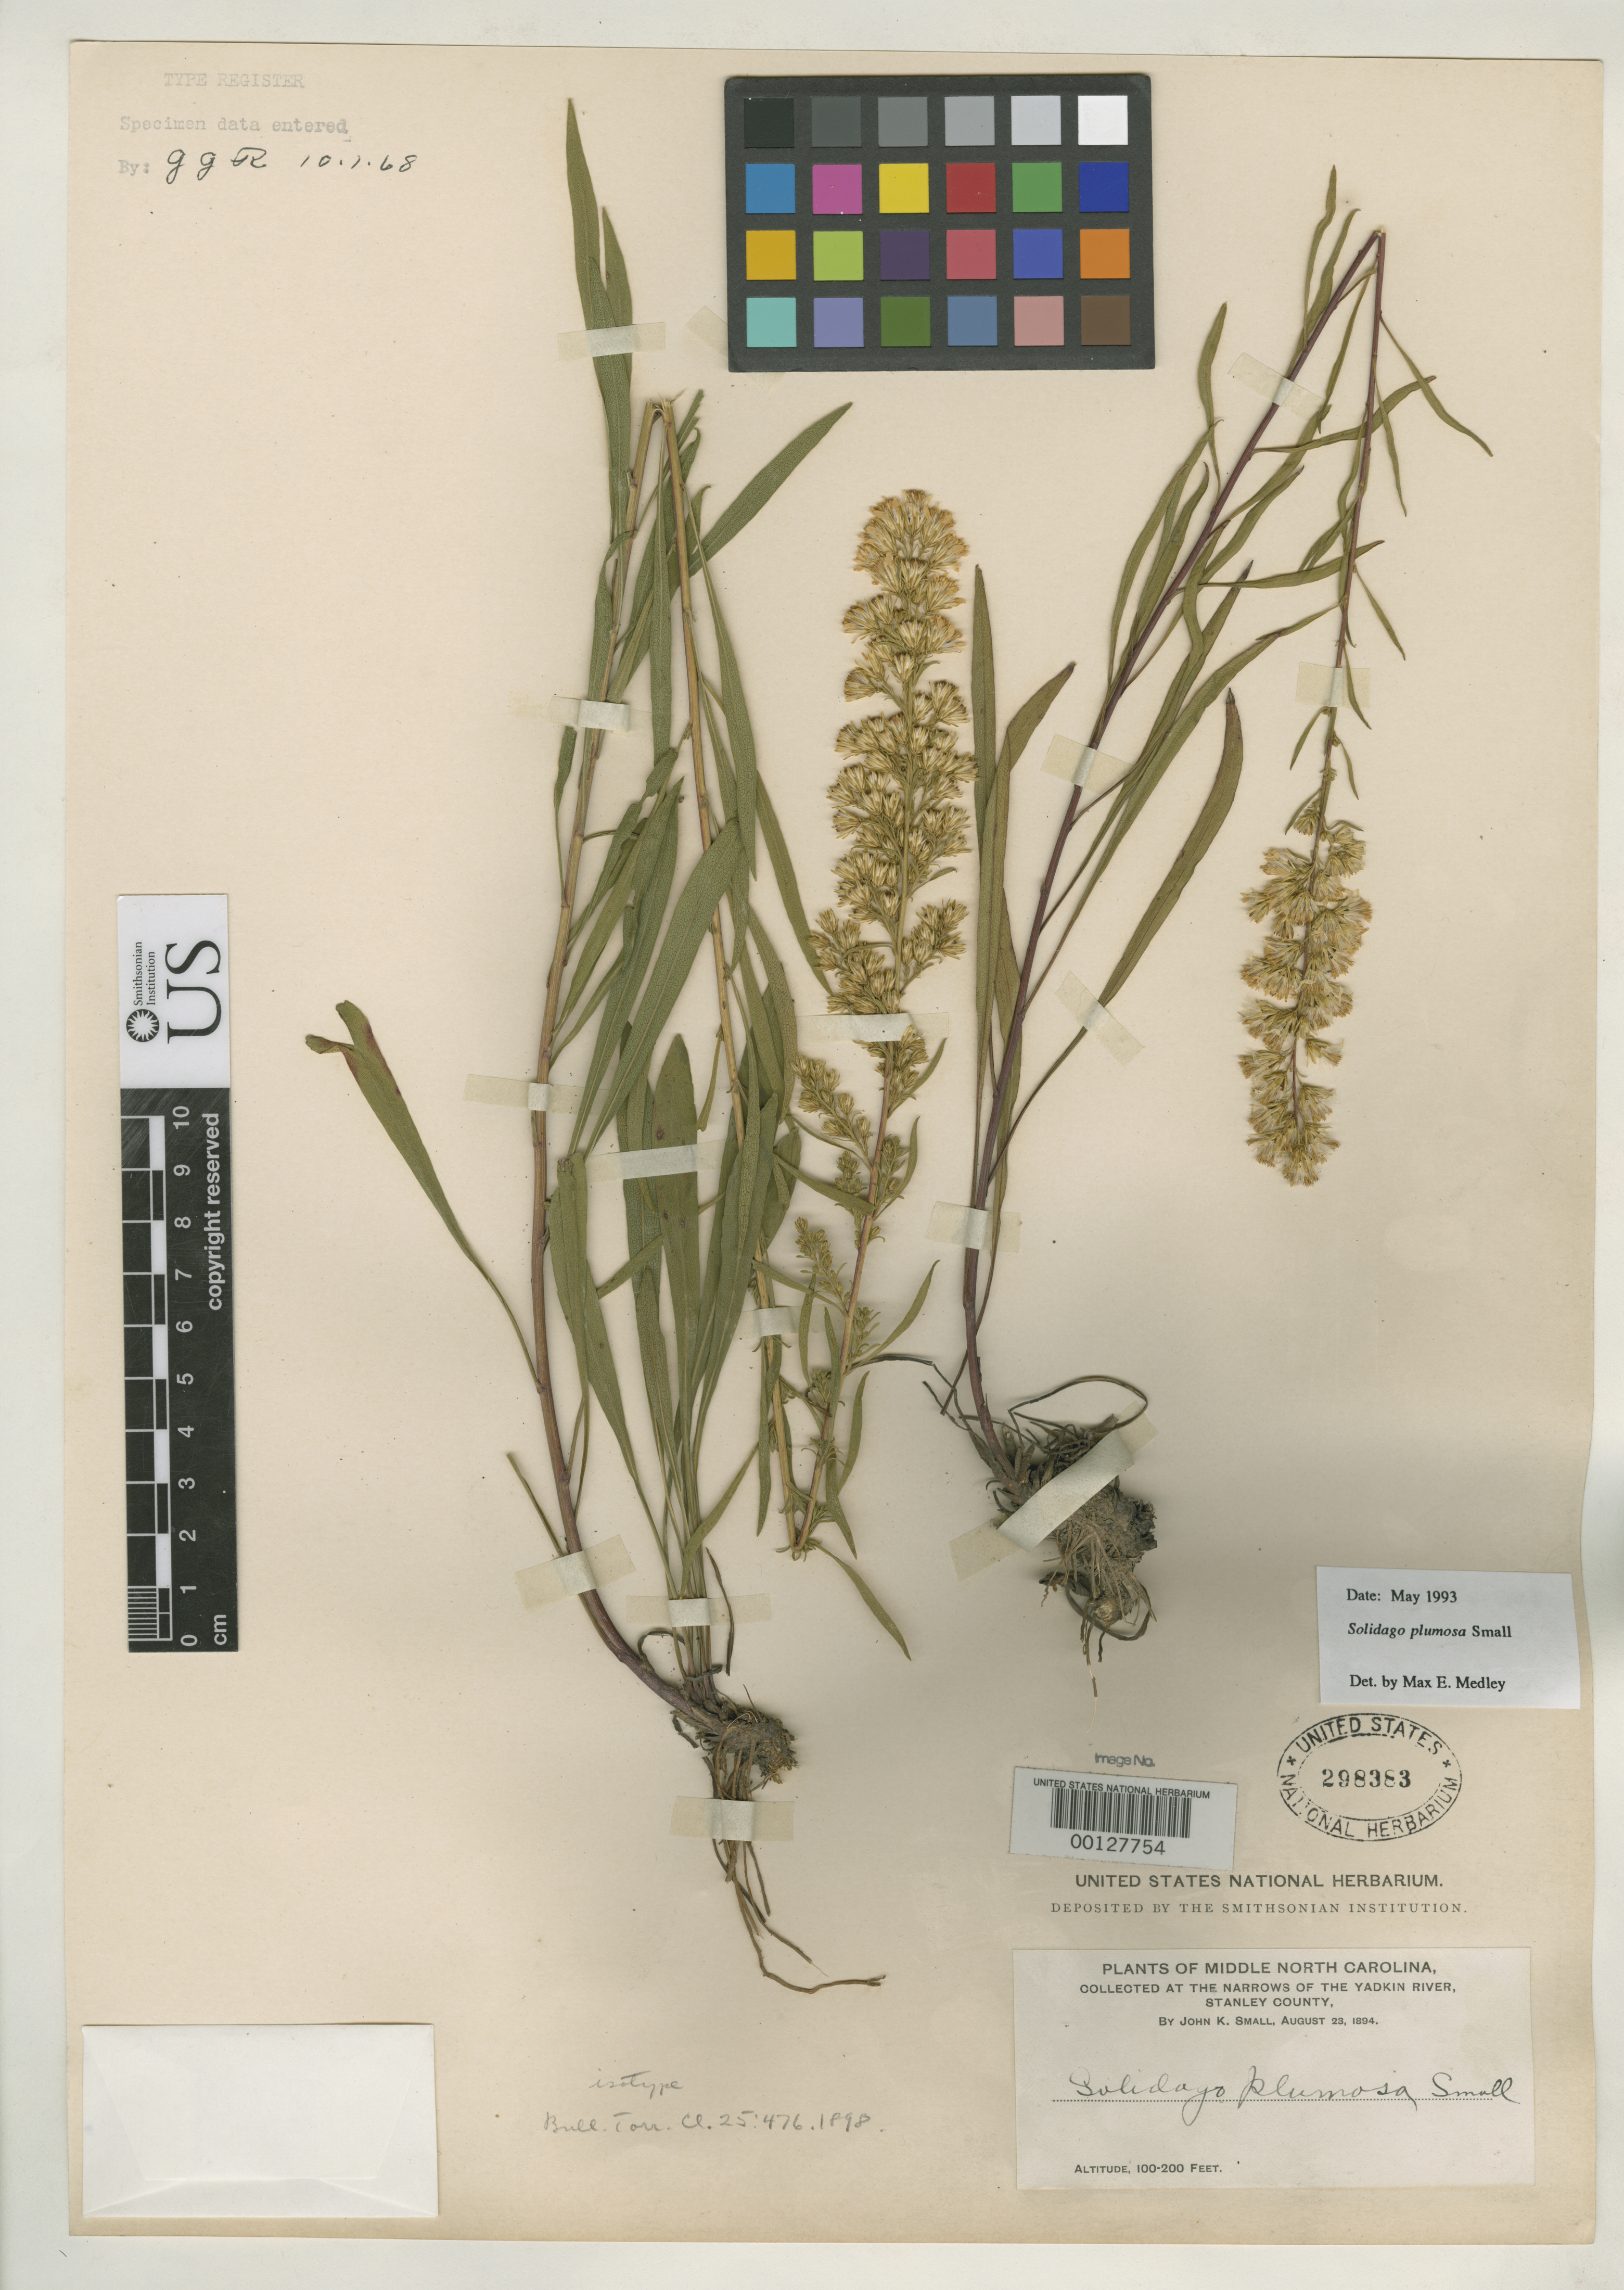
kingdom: Plantae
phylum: Tracheophyta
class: Magnoliopsida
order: Asterales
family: Asteraceae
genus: Solidago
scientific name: Solidago plumosa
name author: Small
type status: Isotype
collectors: J. K. Small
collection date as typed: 23 Aug 1894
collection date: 1894-08-23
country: United States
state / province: North Carolina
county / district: Stanley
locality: Narrows of Yadkin River.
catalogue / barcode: US 298383